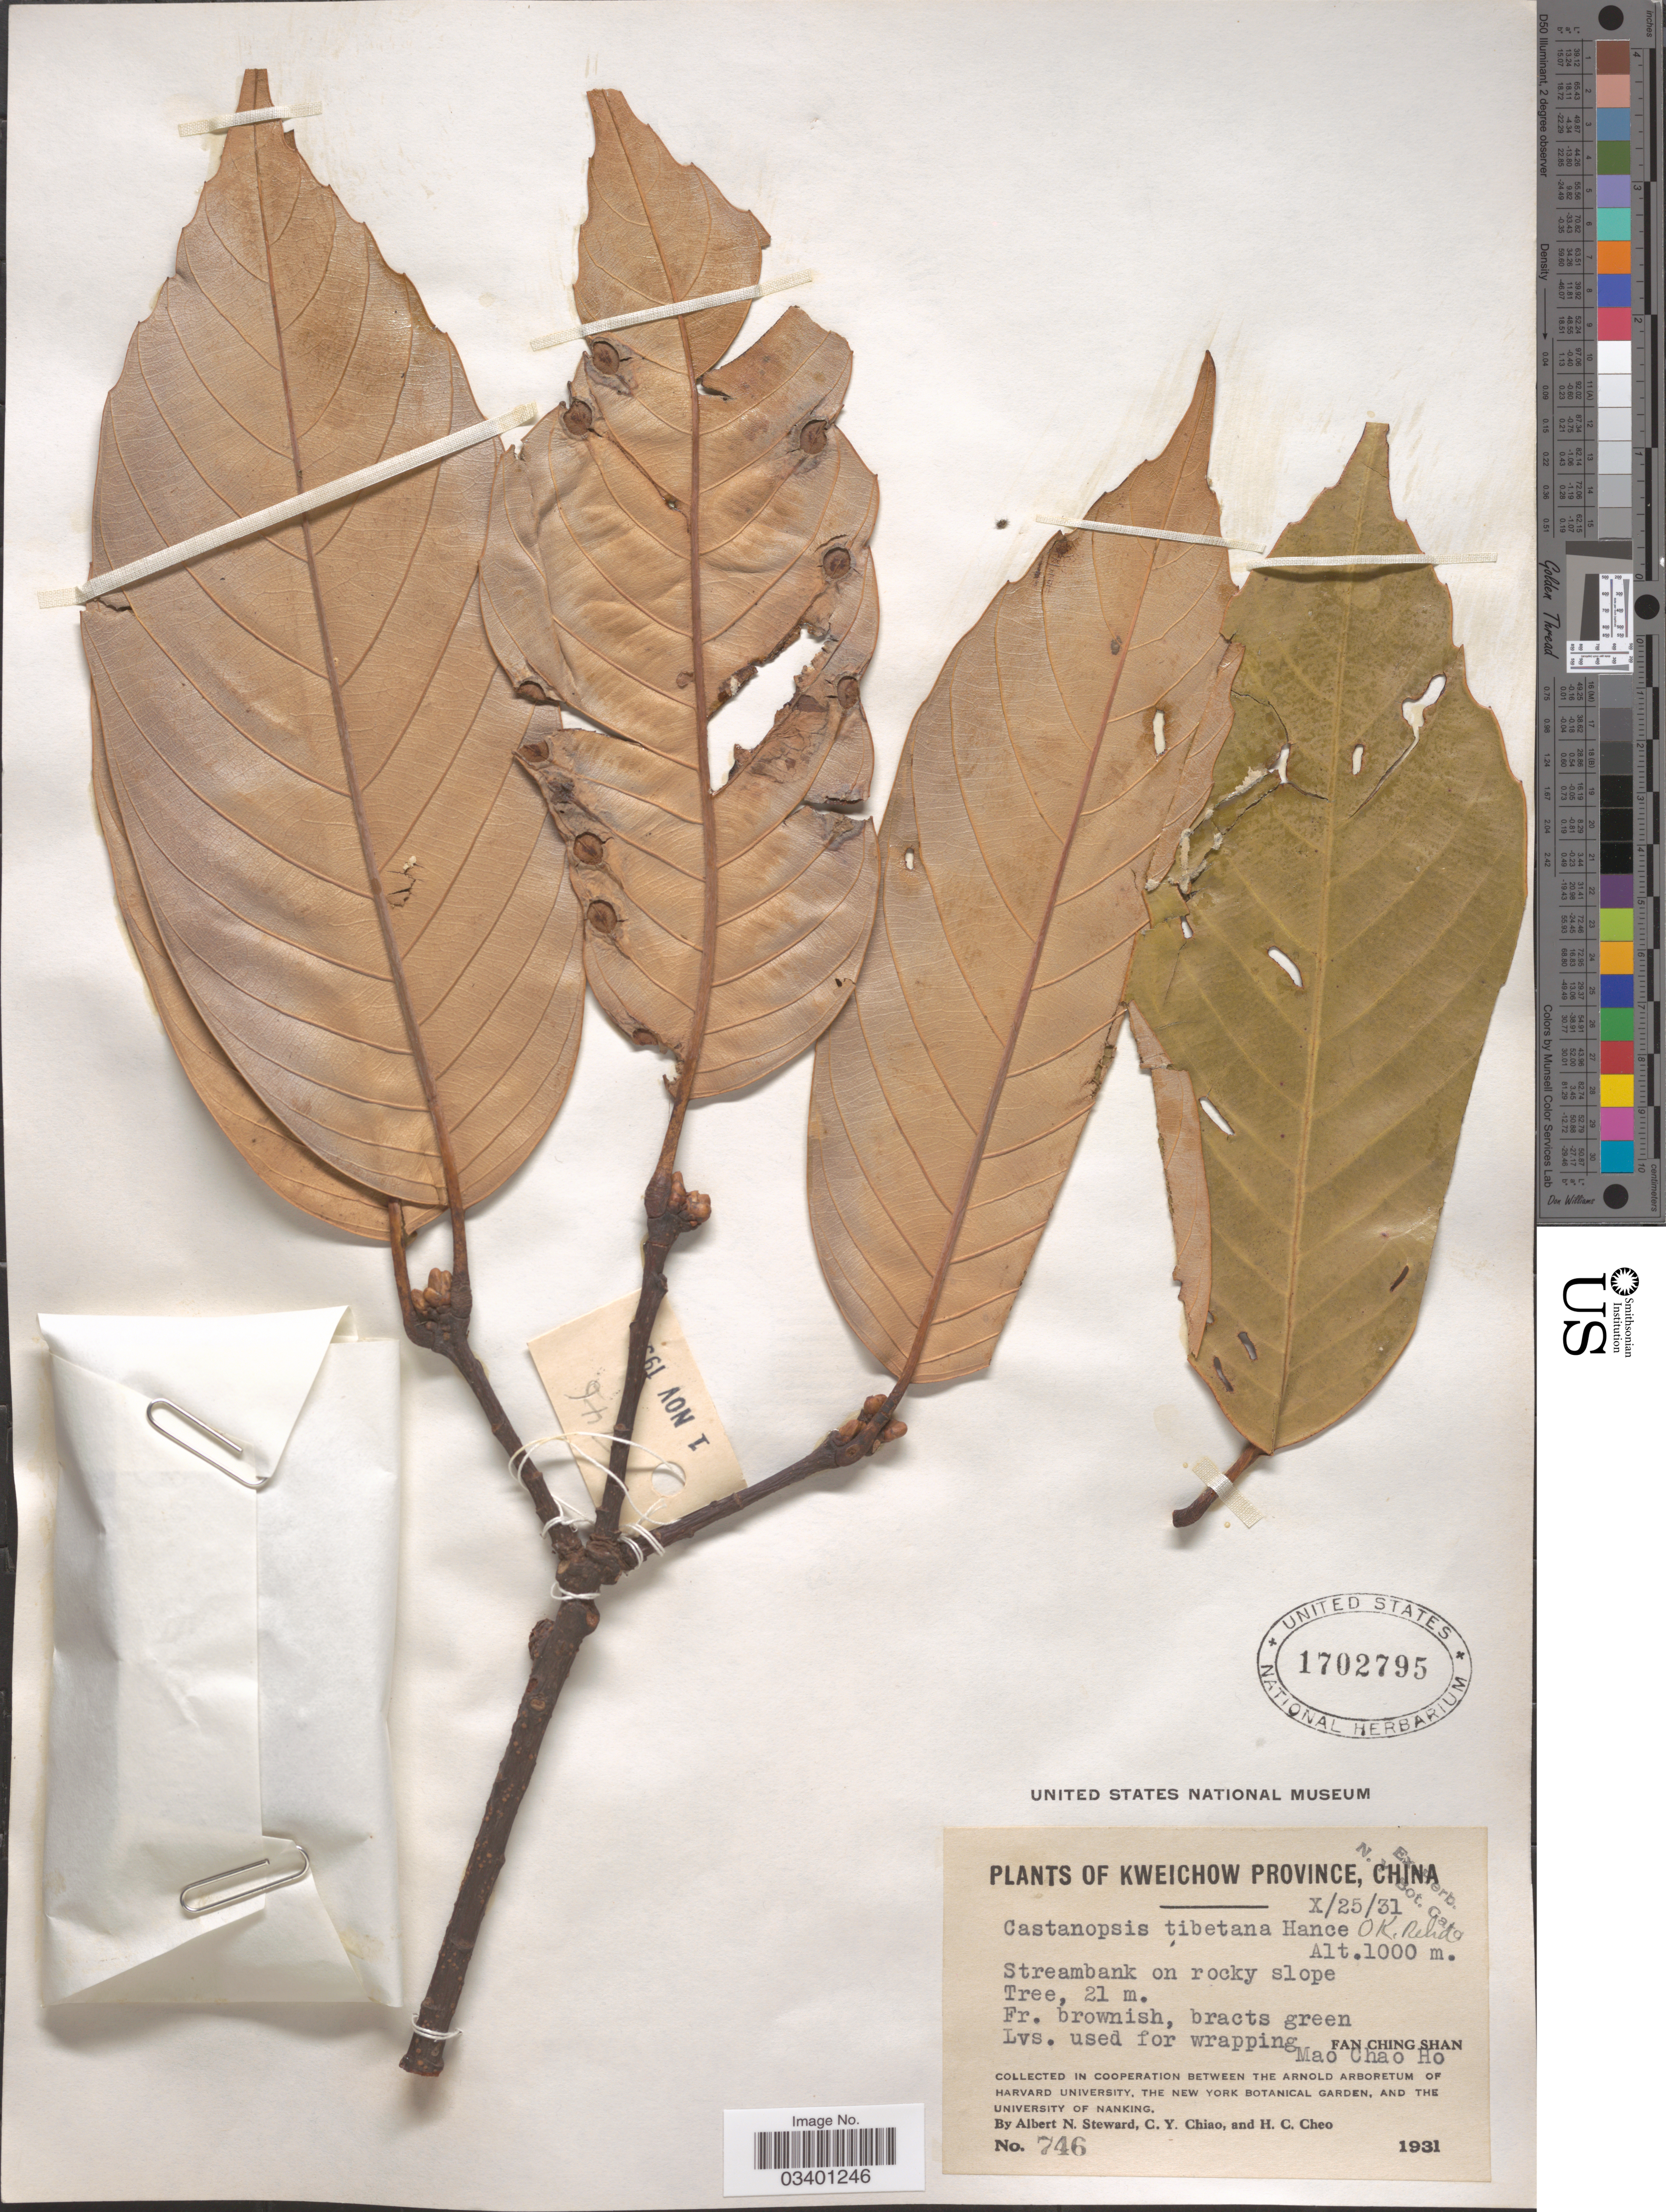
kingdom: Plantae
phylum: Tracheophyta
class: Magnoliopsida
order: Fagales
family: Fagaceae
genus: Castanopsis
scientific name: Castanopsis tibetana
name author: Hance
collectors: A. N. Steward, C. Y. Chiao & H. Cheo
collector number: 746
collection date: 1931-10-25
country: China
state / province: Guizhou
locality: Kweichow Province. Fan Ching Shan, Mao Chao Ho.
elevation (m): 1000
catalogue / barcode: US 1702795